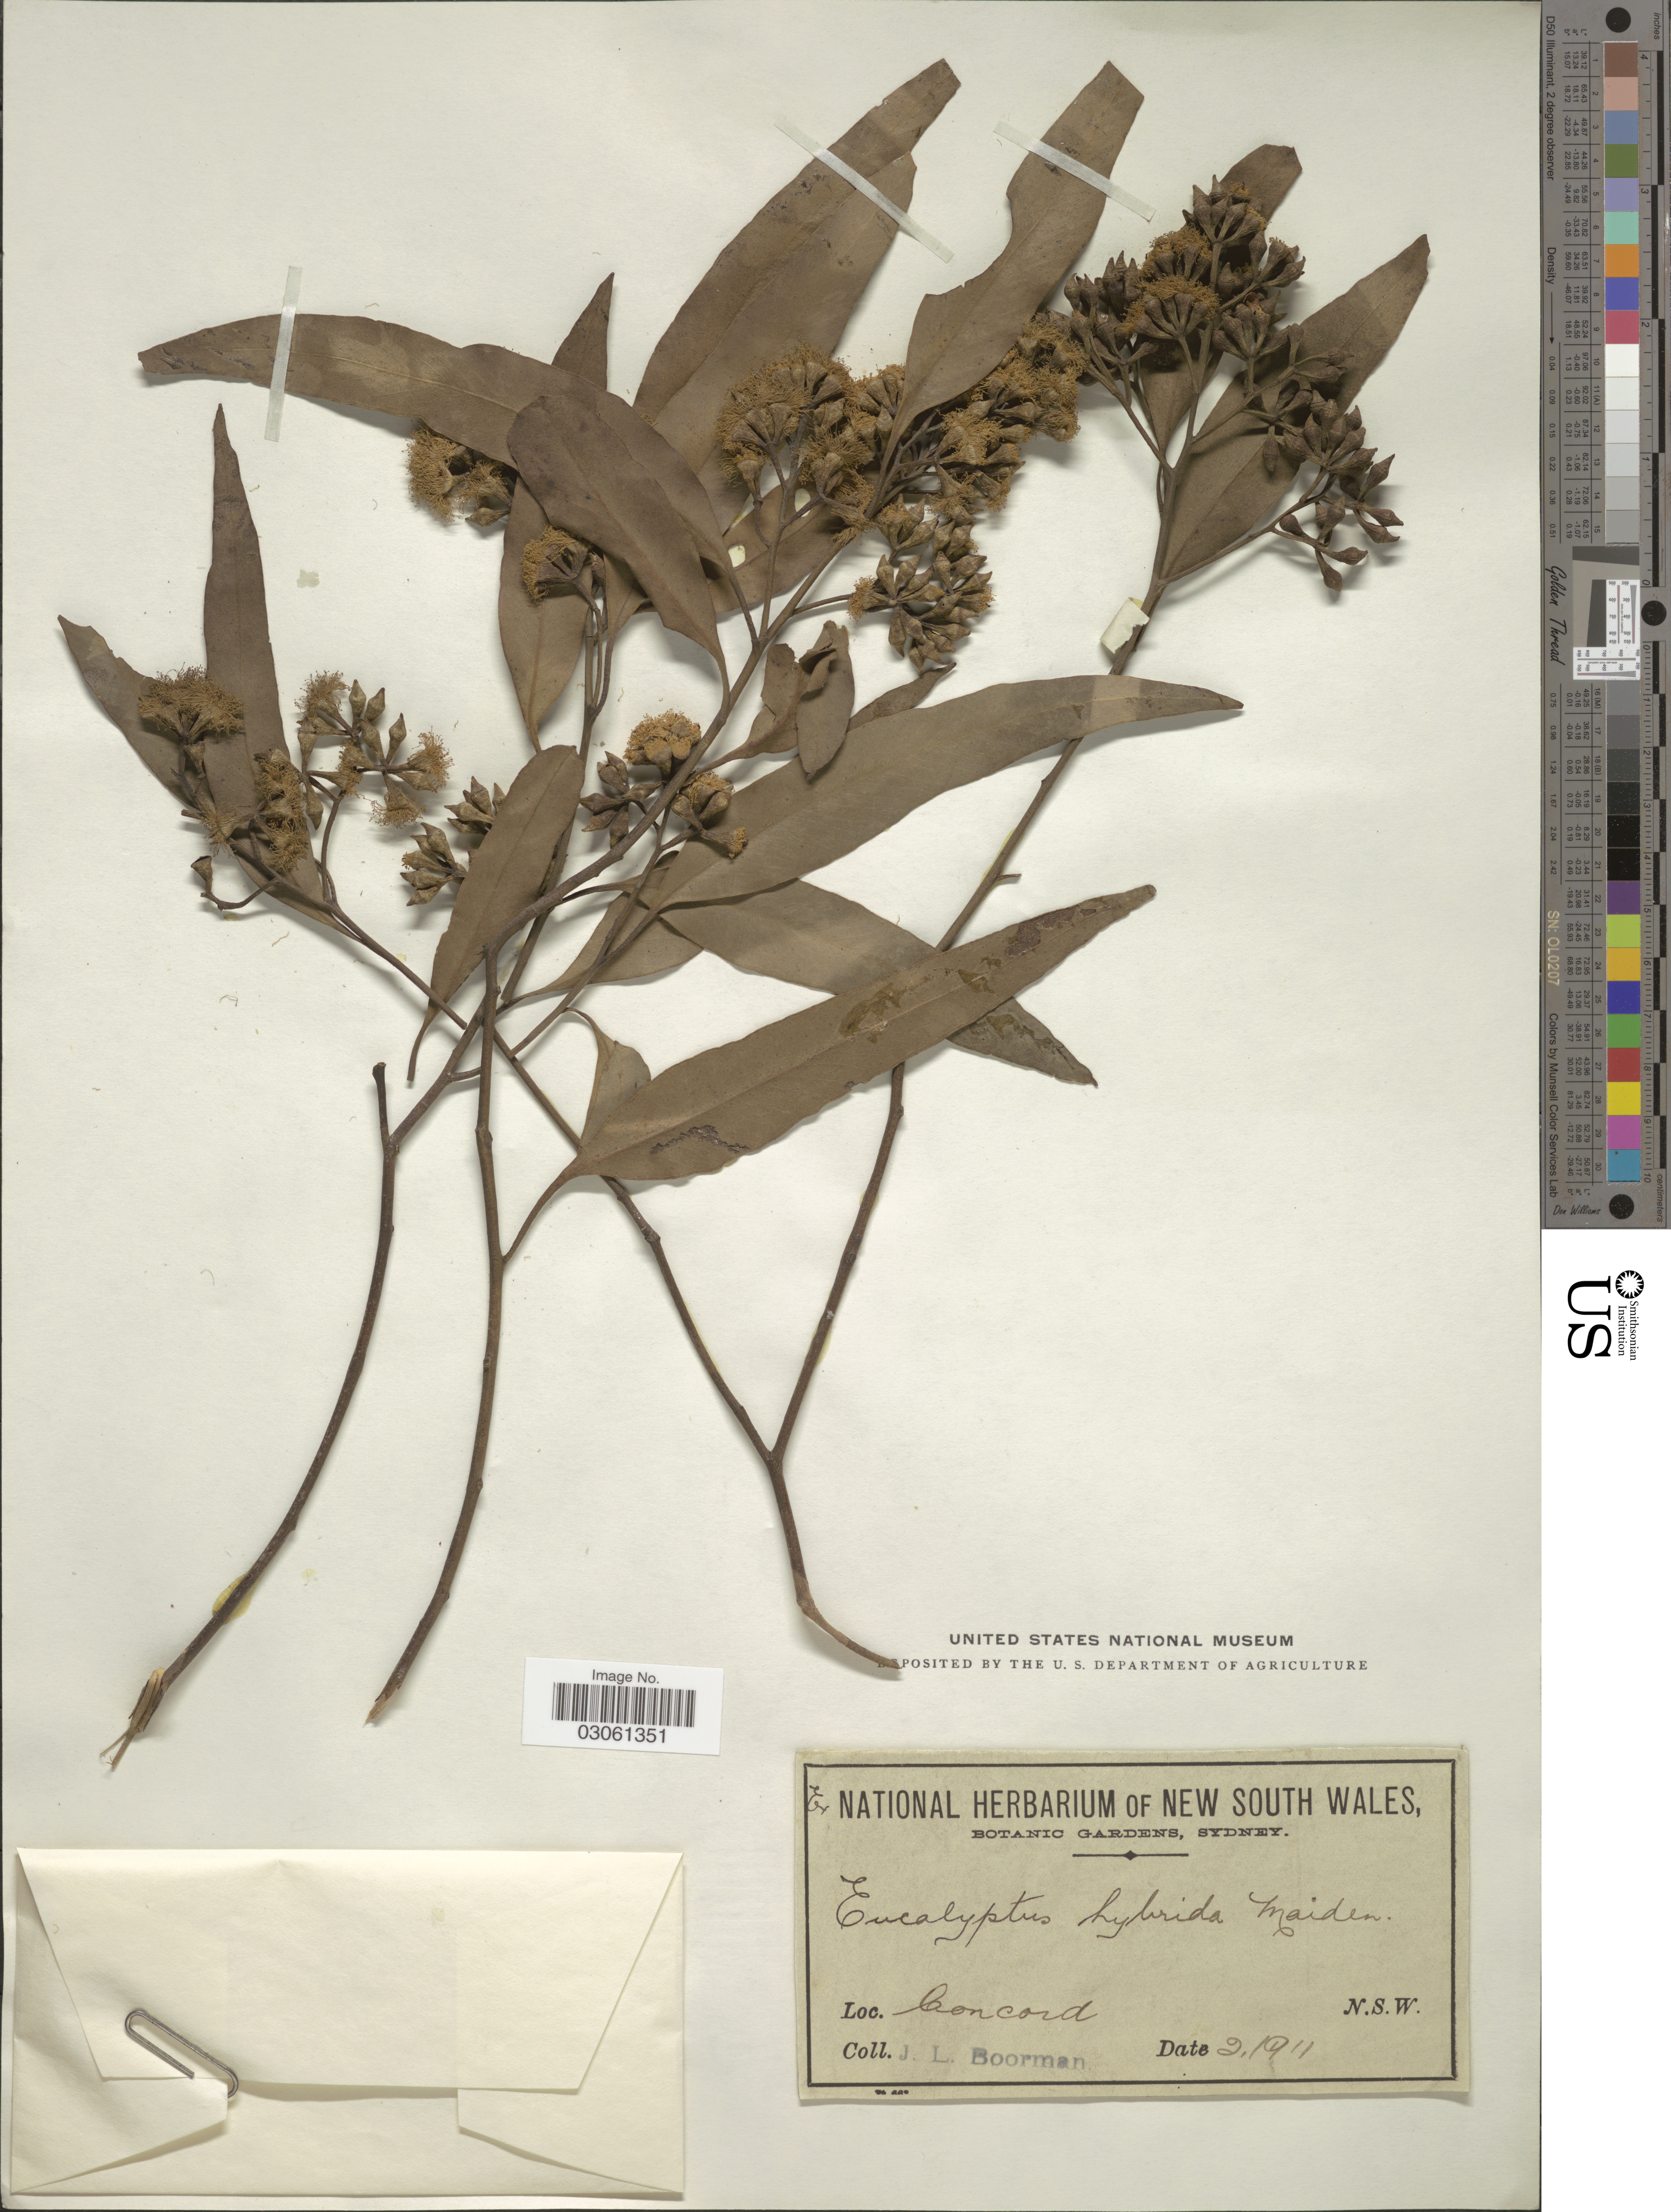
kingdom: Plantae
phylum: Tracheophyta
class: Magnoliopsida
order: Myrtales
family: Myrtaceae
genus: Eucalyptus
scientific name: Eucalyptus x hybrida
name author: Maiden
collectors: J. Boorman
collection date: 1911-02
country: Australia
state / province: New South Wales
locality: Concord. N.S.W.